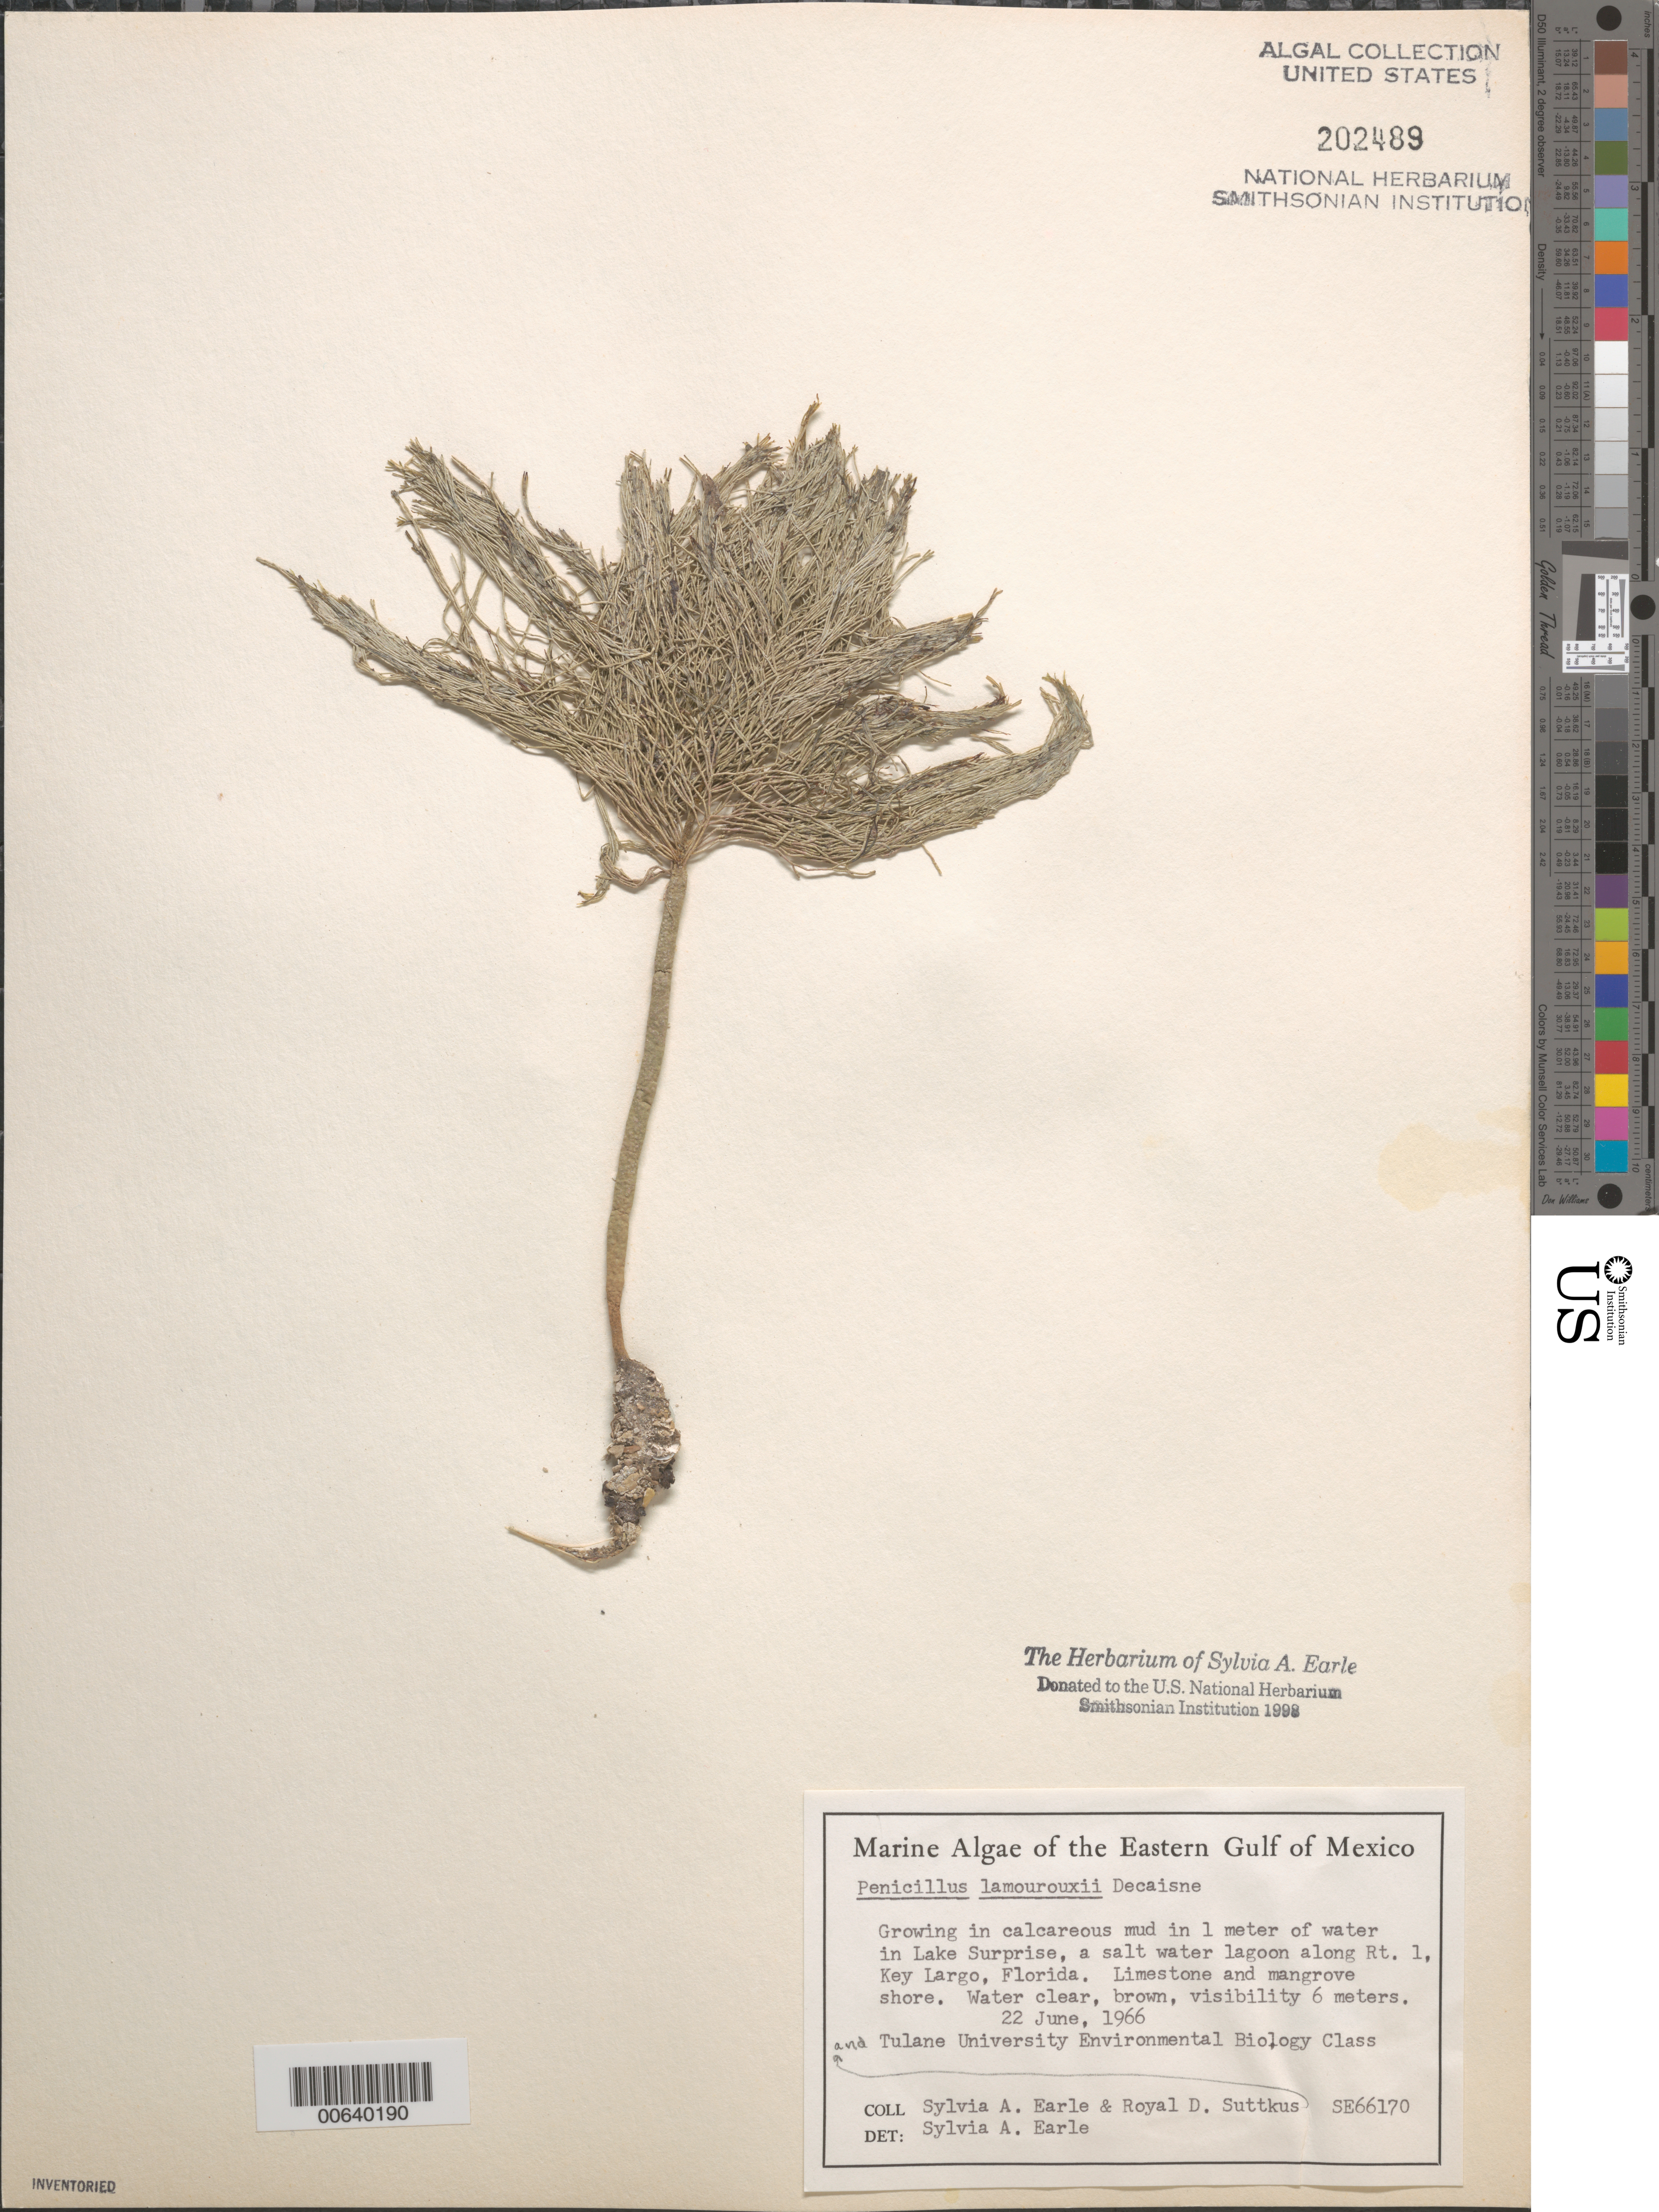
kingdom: Plantae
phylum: Chlorophyta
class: Ulvophyceae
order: Bryopsidales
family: Udoteaceae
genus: Penicillus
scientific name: Penicillus lamourouxii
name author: Decne.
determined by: Earle, S. A.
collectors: S. A. Earle, R. Suttkus & Tulane Univ. Env. Biol. Class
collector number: Se 66170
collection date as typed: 22 Jun 1966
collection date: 1966-06-22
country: United States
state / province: Florida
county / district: Monroe County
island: Key Largo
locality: Lake Surprise, US Route 1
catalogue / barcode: US 202489